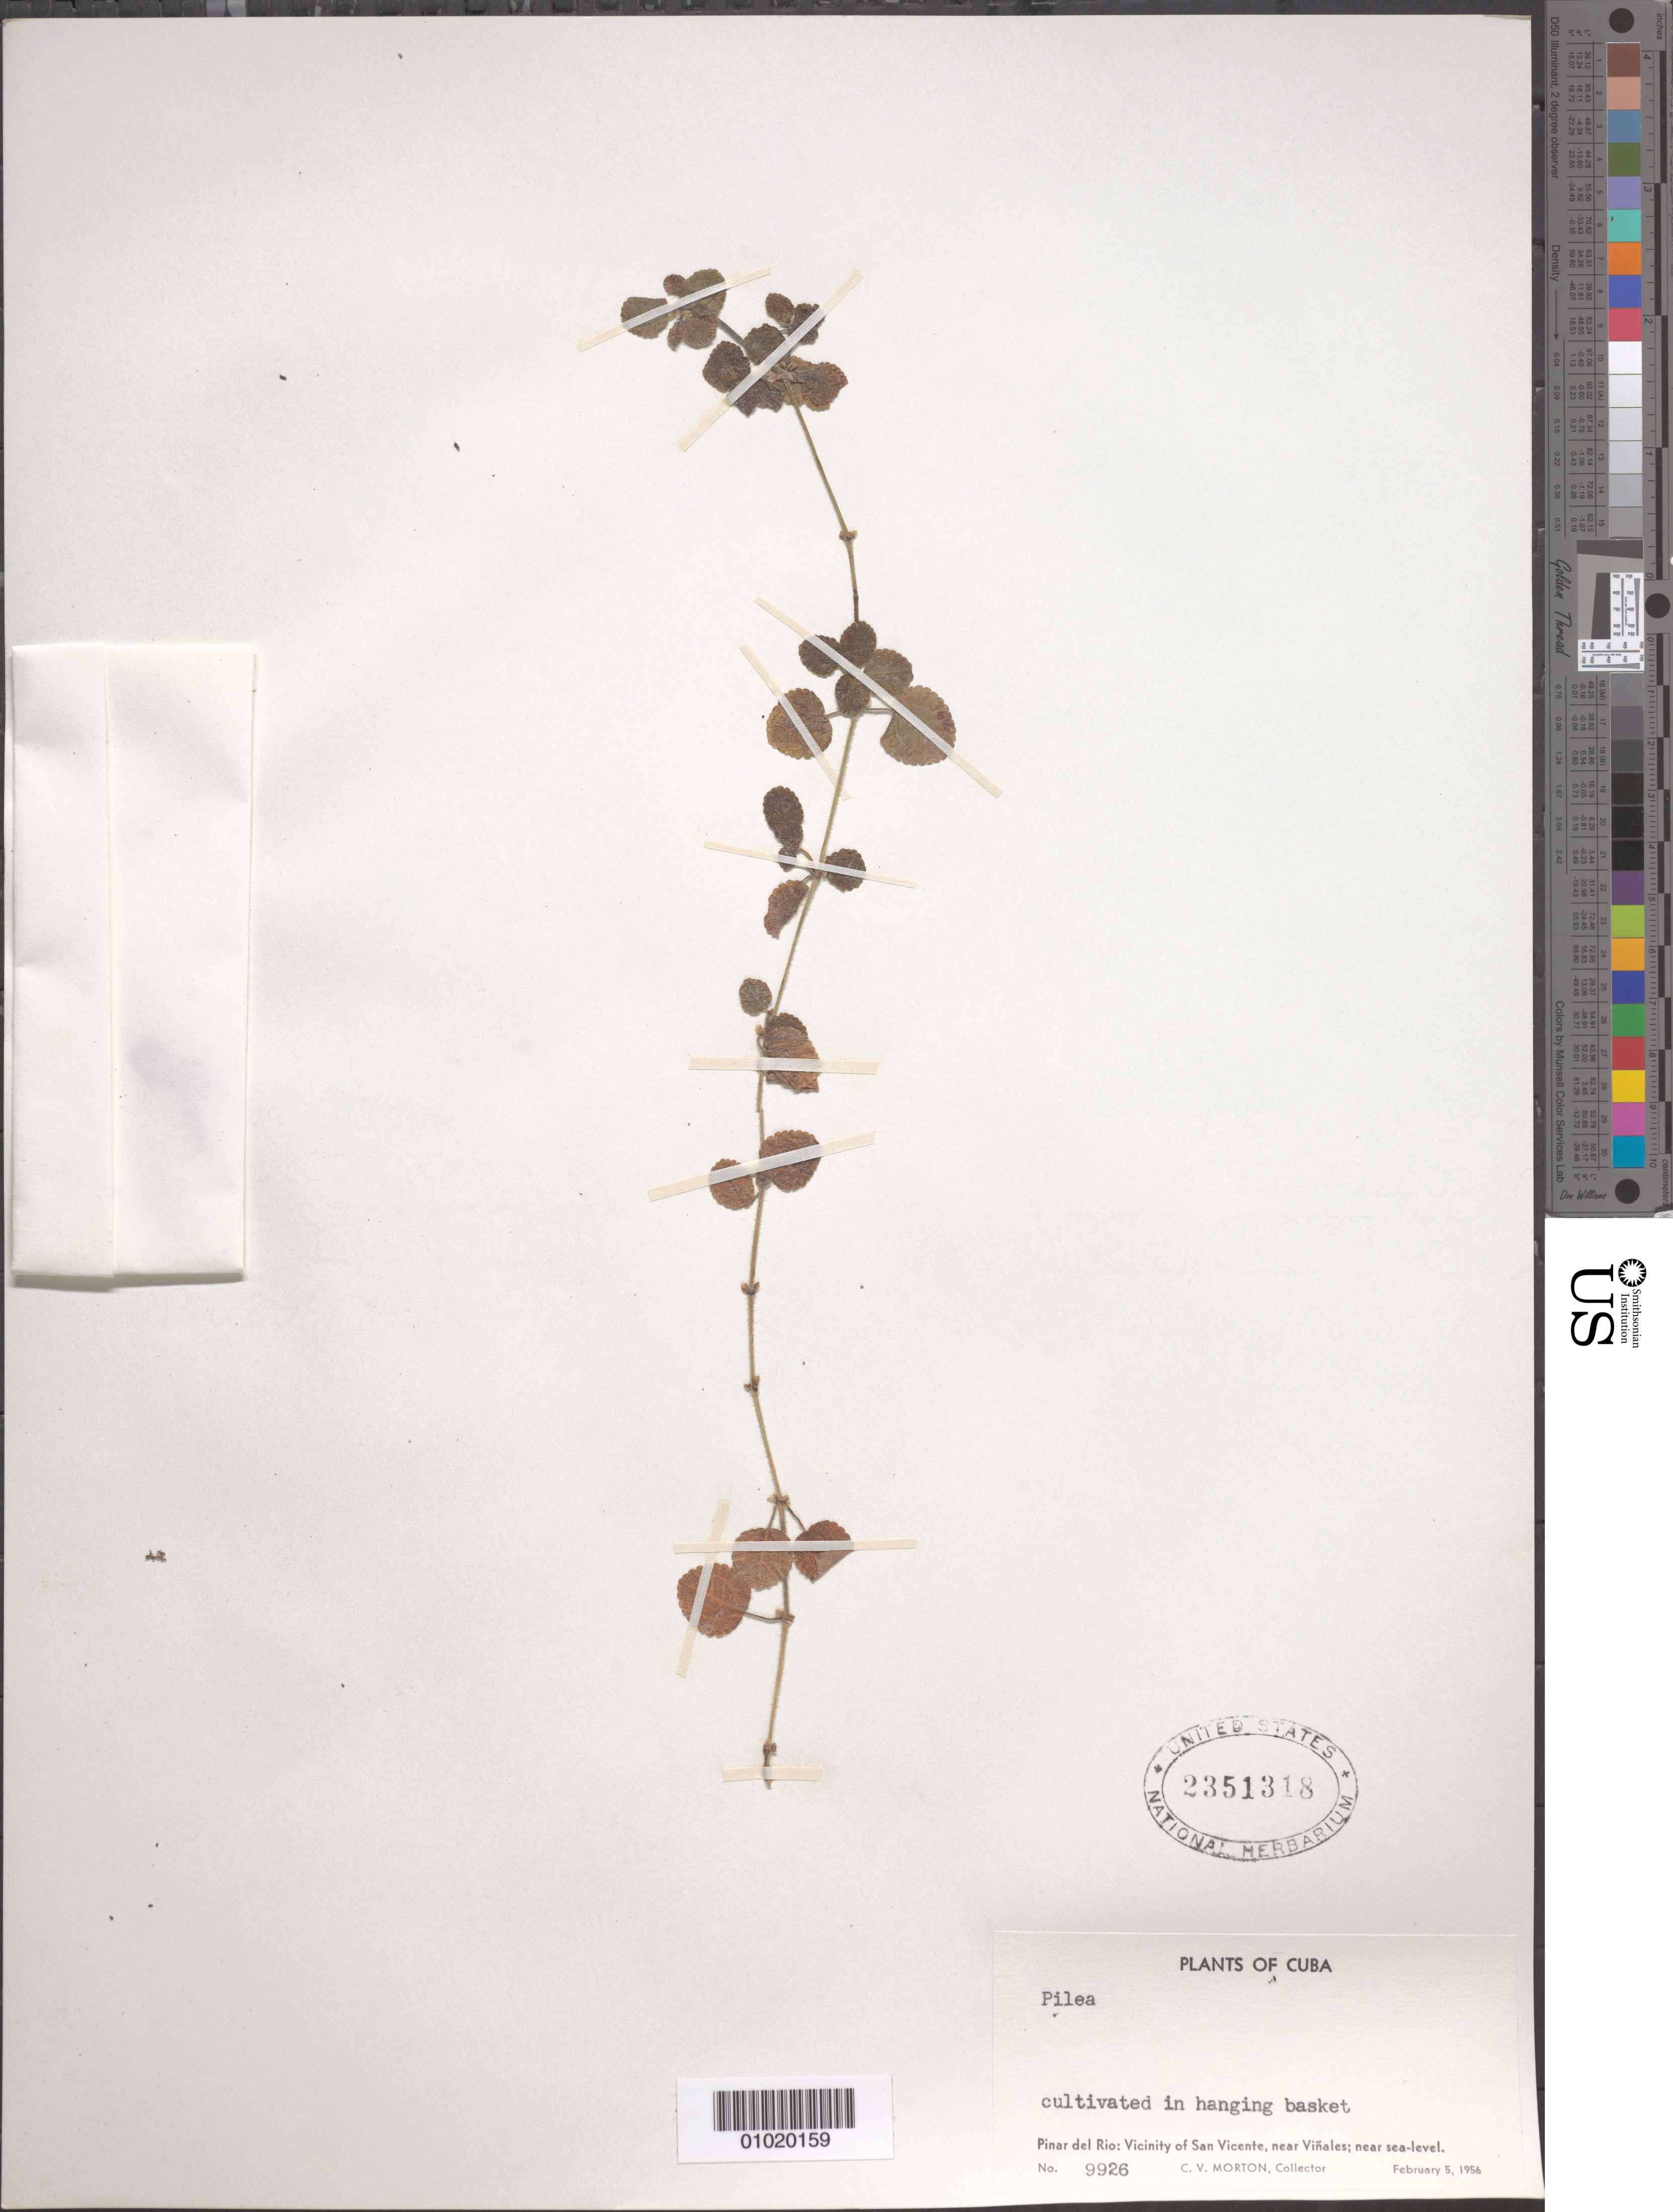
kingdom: Plantae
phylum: Tracheophyta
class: Magnoliopsida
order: Rosales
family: Urticaceae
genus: Pilea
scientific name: Pilea sp.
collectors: C. V. Morton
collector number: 9926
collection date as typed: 05 Feb 1956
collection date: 1956-02-05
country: Cuba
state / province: Pinar del Rio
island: Cuba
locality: Vicinity of San Vicente, near Vinalez; near sea-level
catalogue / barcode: US 2351318